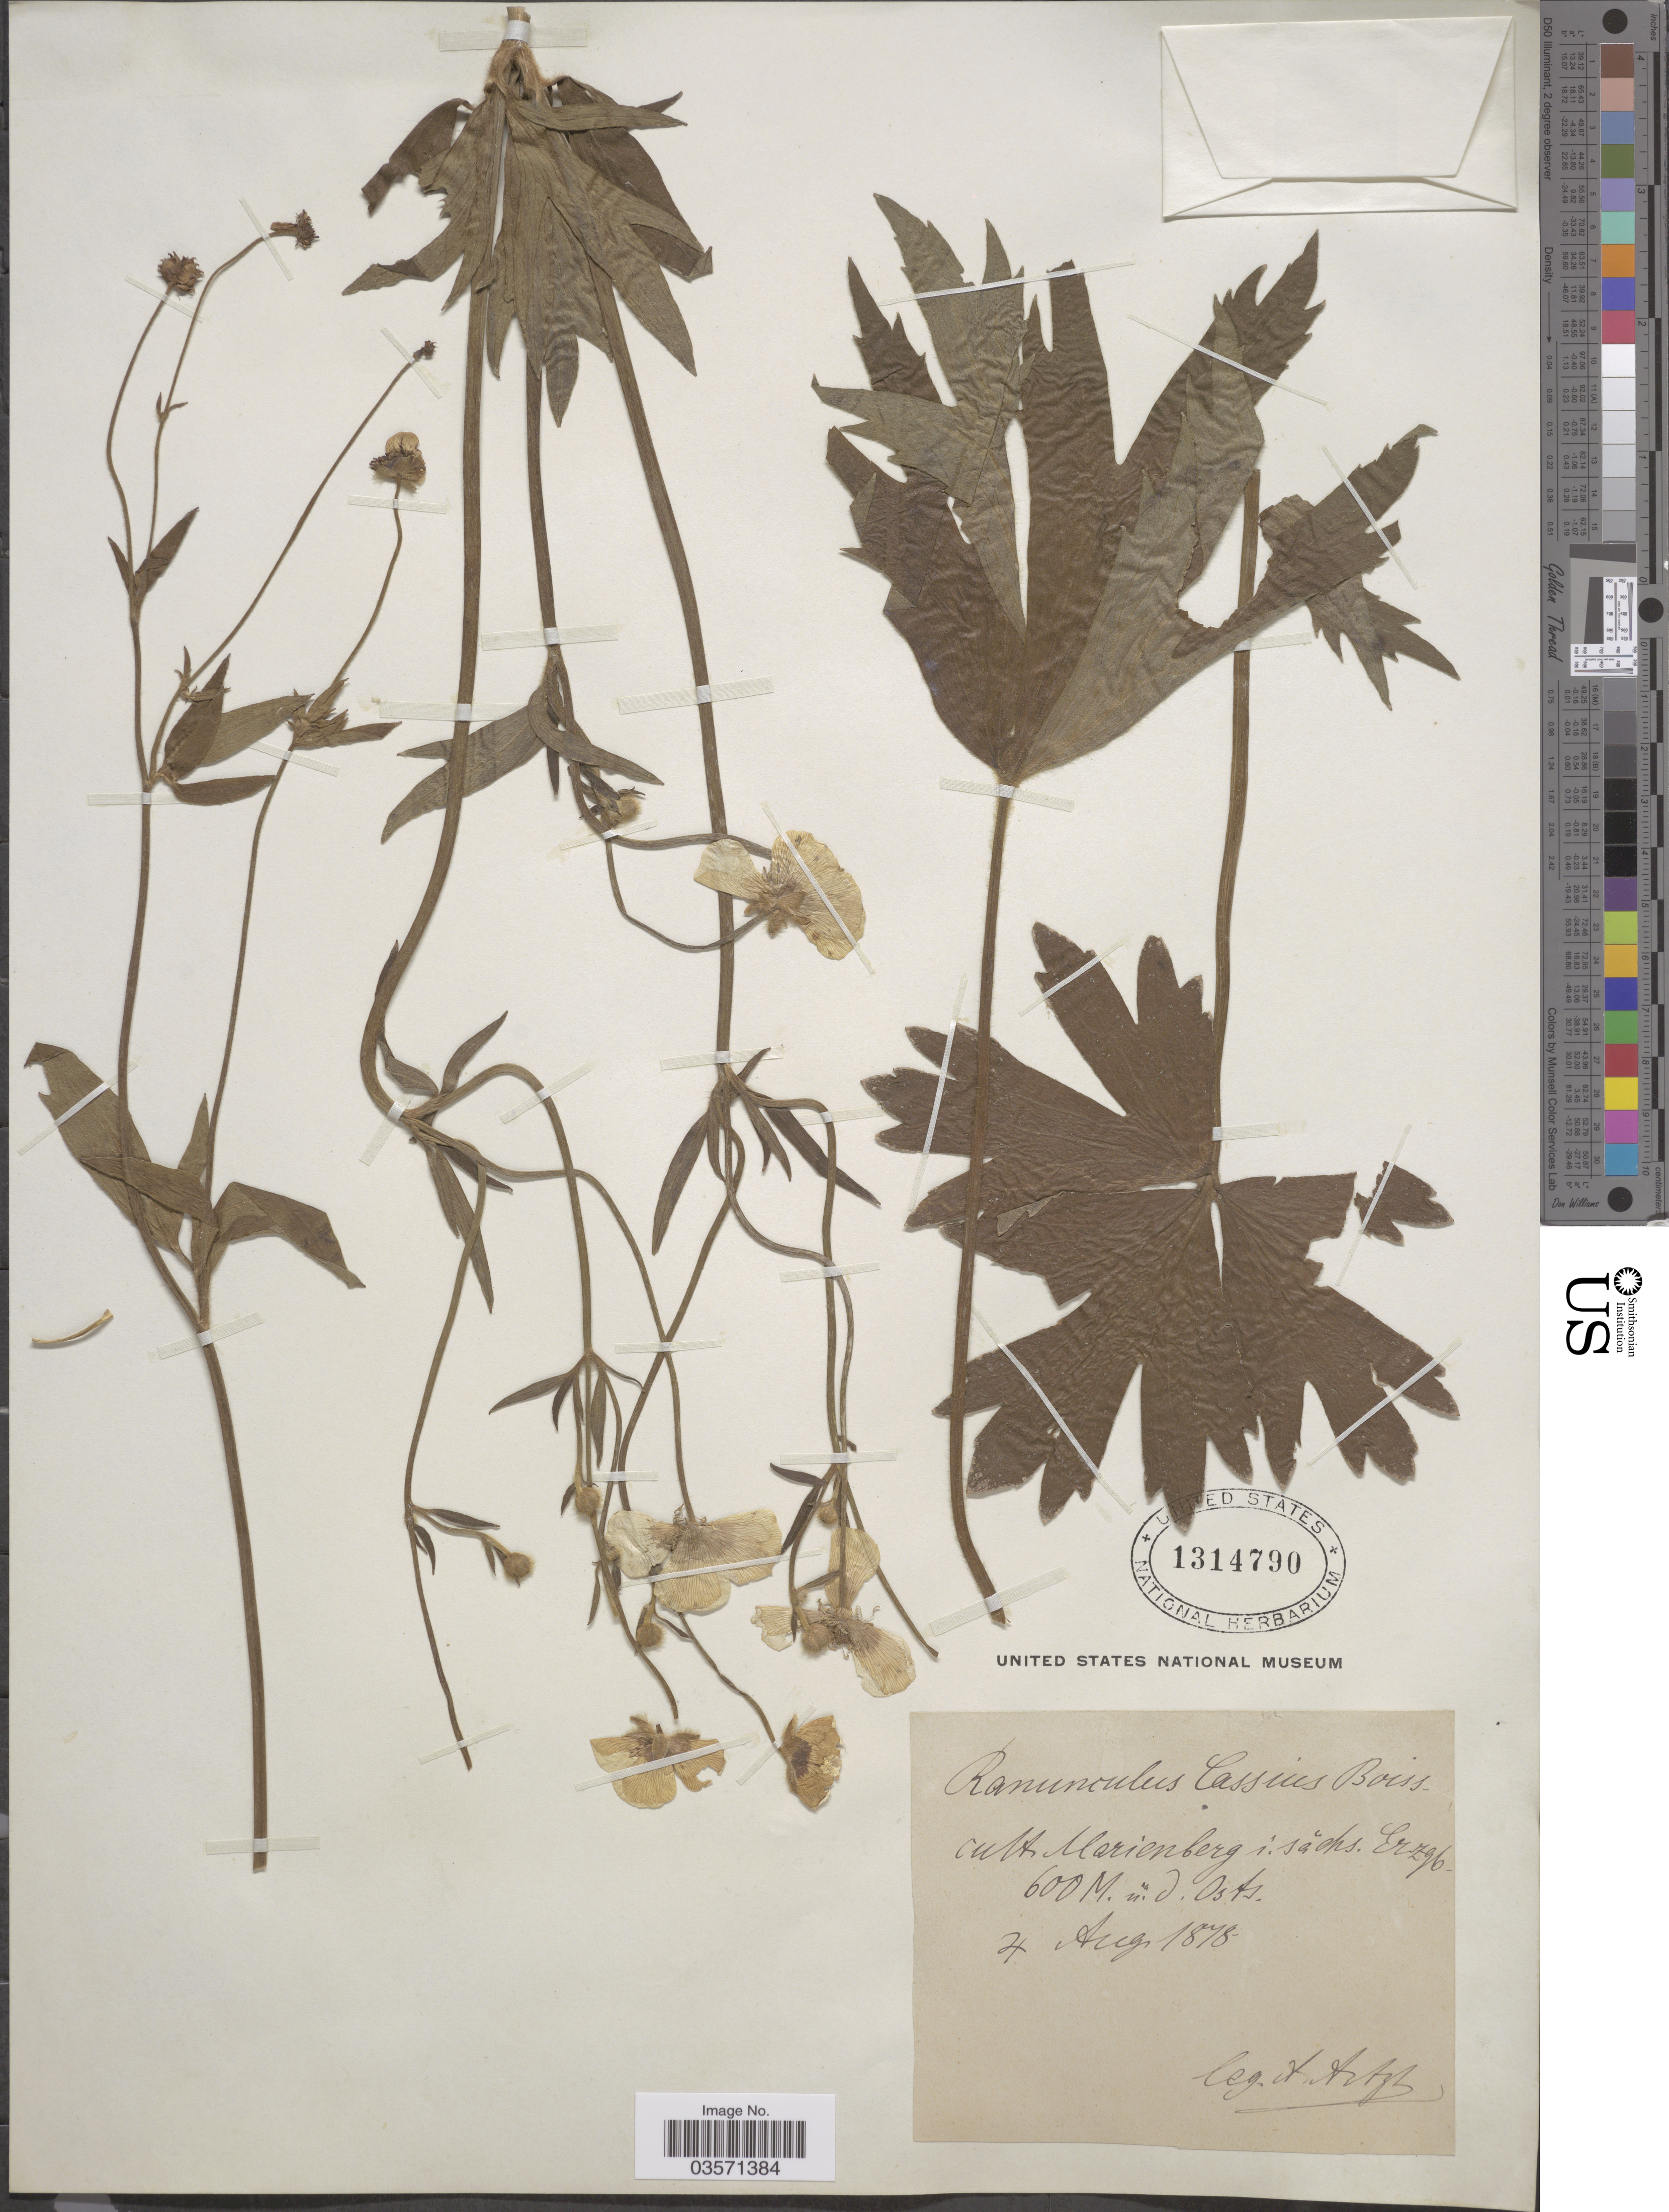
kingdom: Plantae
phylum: Tracheophyta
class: Magnoliopsida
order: Ranunculales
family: Ranunculaceae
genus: Ranunculus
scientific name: Ranunculus cassius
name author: Boiss.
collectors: A. Artzt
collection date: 1878-08-04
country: Germany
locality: Marienberg i. săchs. Erzgb.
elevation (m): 600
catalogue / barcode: US 1314790